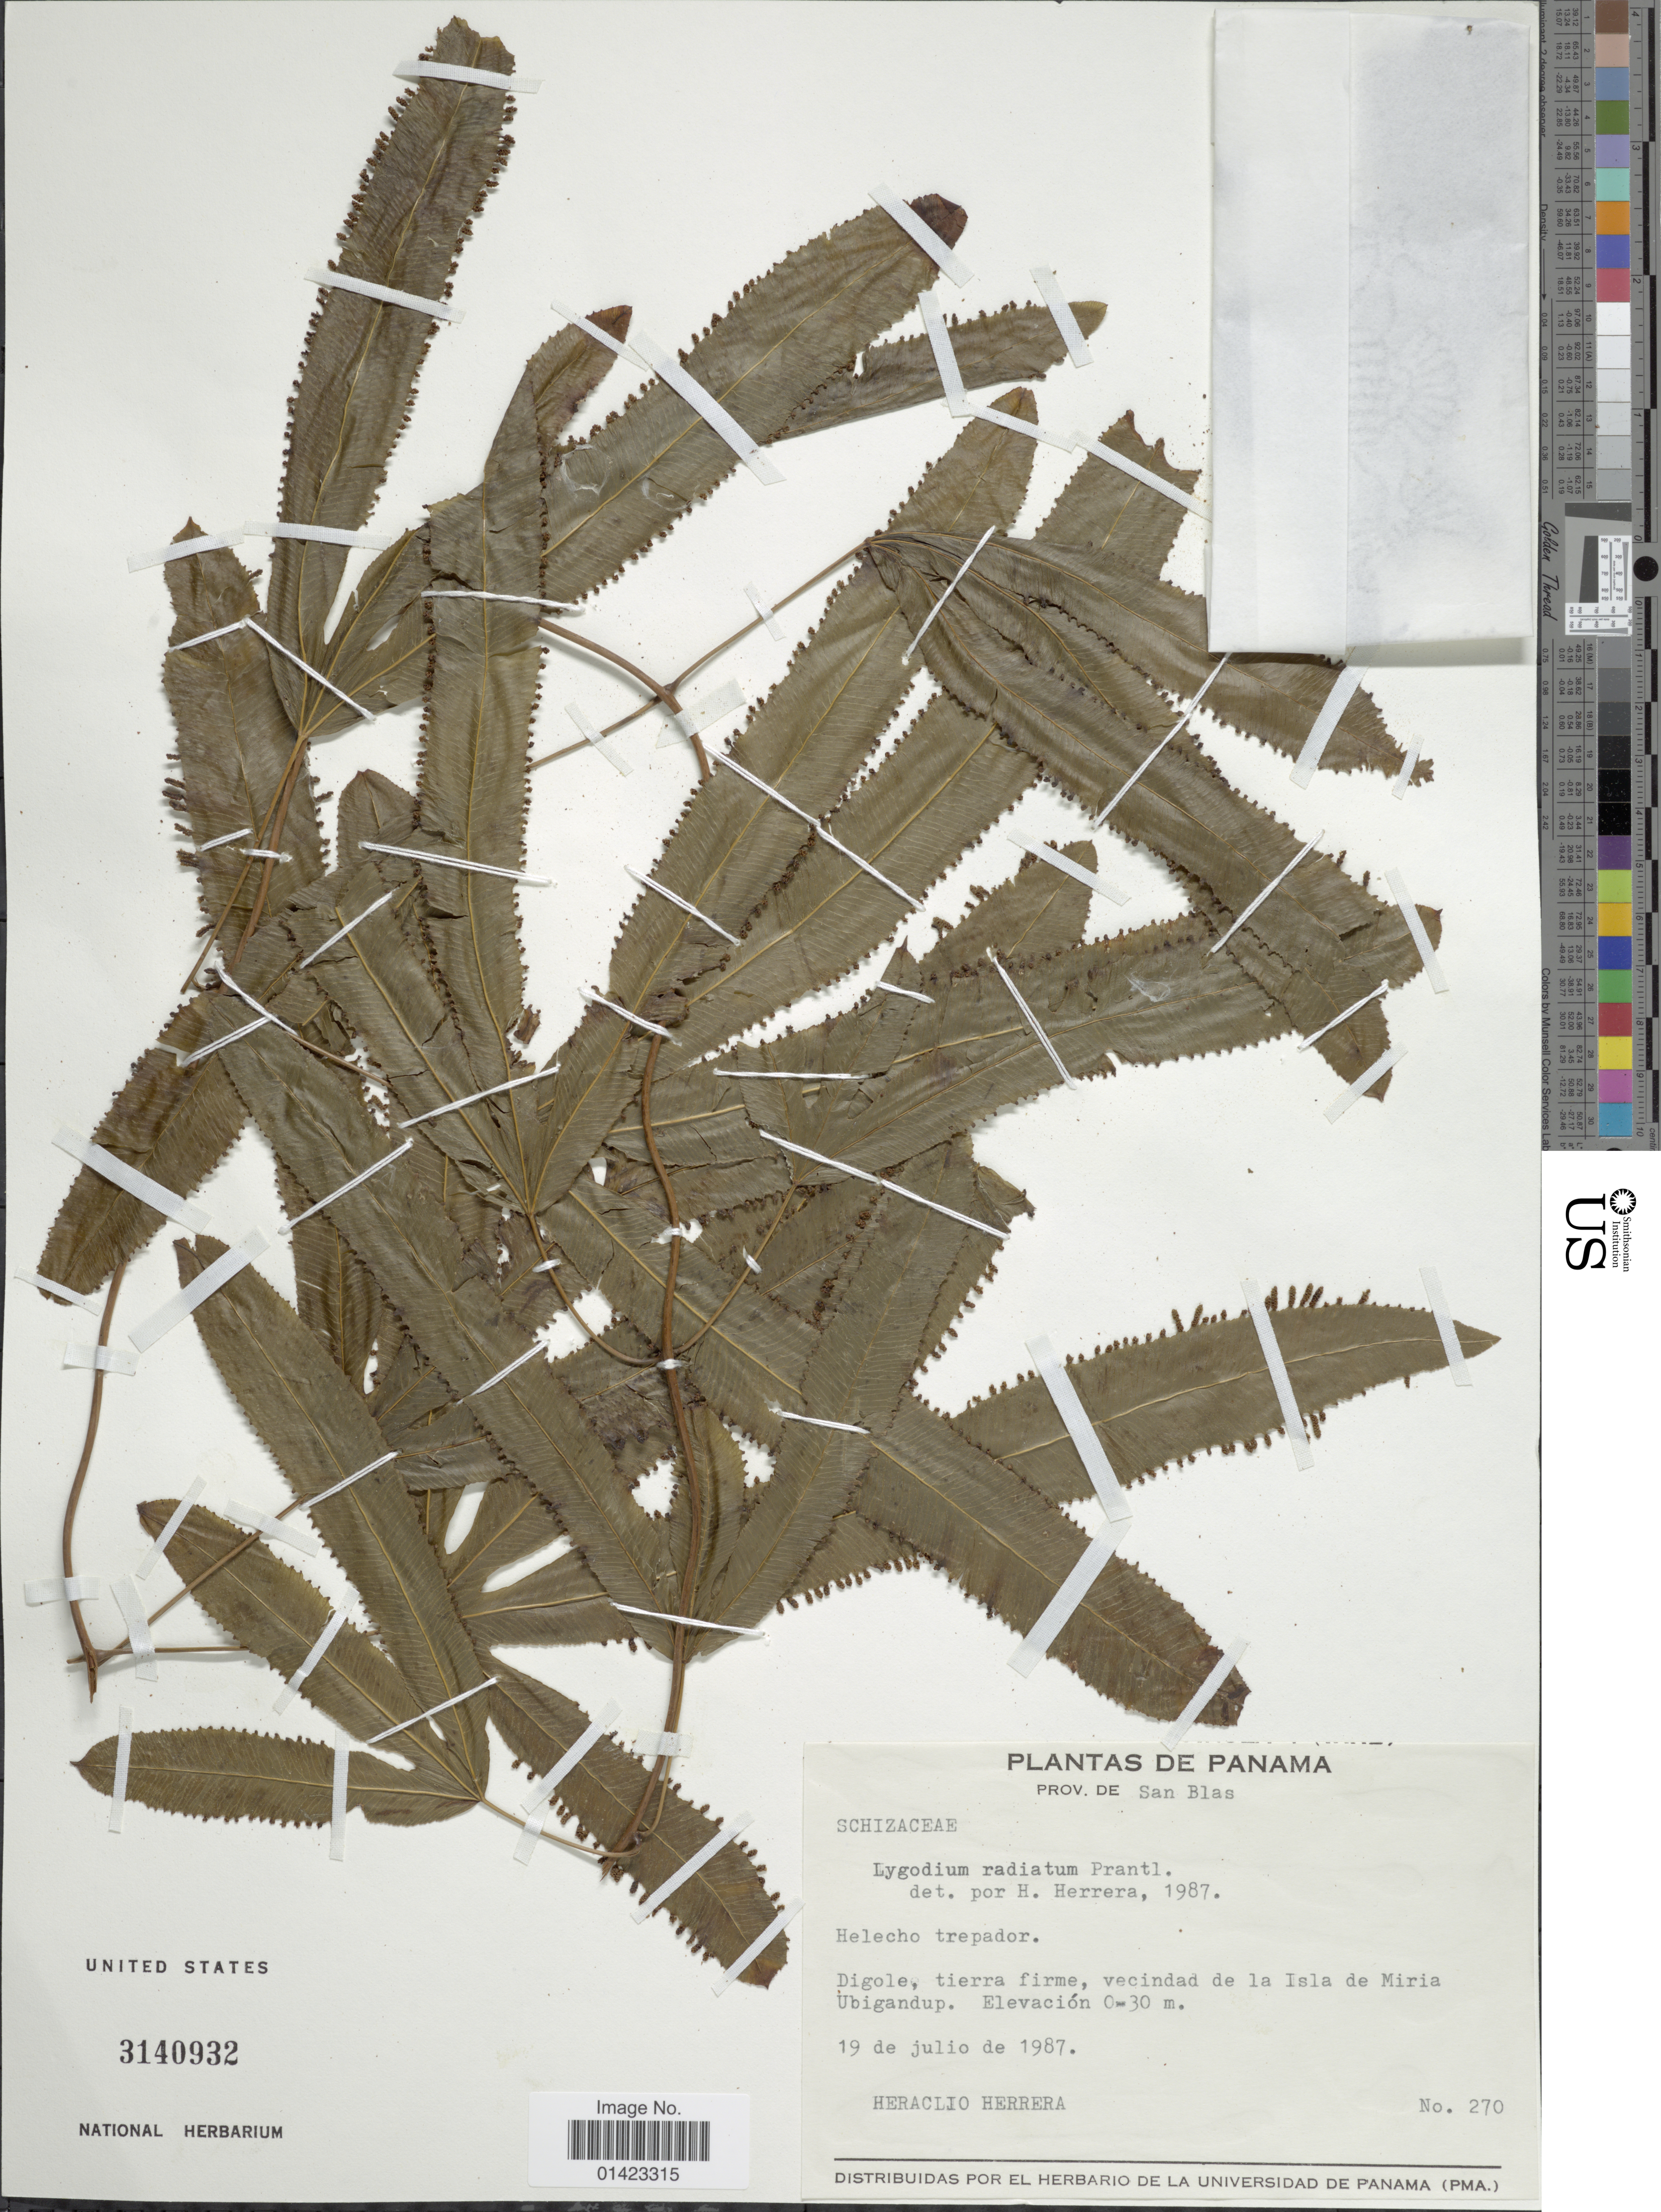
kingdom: Plantae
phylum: Tracheophyta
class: Polypodiopsida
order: Schizaeales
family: Lygodiaceae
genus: Lygodium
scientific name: Lygodium radiatum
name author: Prantl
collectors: H. Herrera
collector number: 270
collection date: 1987-07-19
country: Panama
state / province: Kuna Yala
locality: Prov. de San Blas, Digole, tierra firme, vecindad de la Isla de Miria Ubigandup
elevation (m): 0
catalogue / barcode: US 3140932